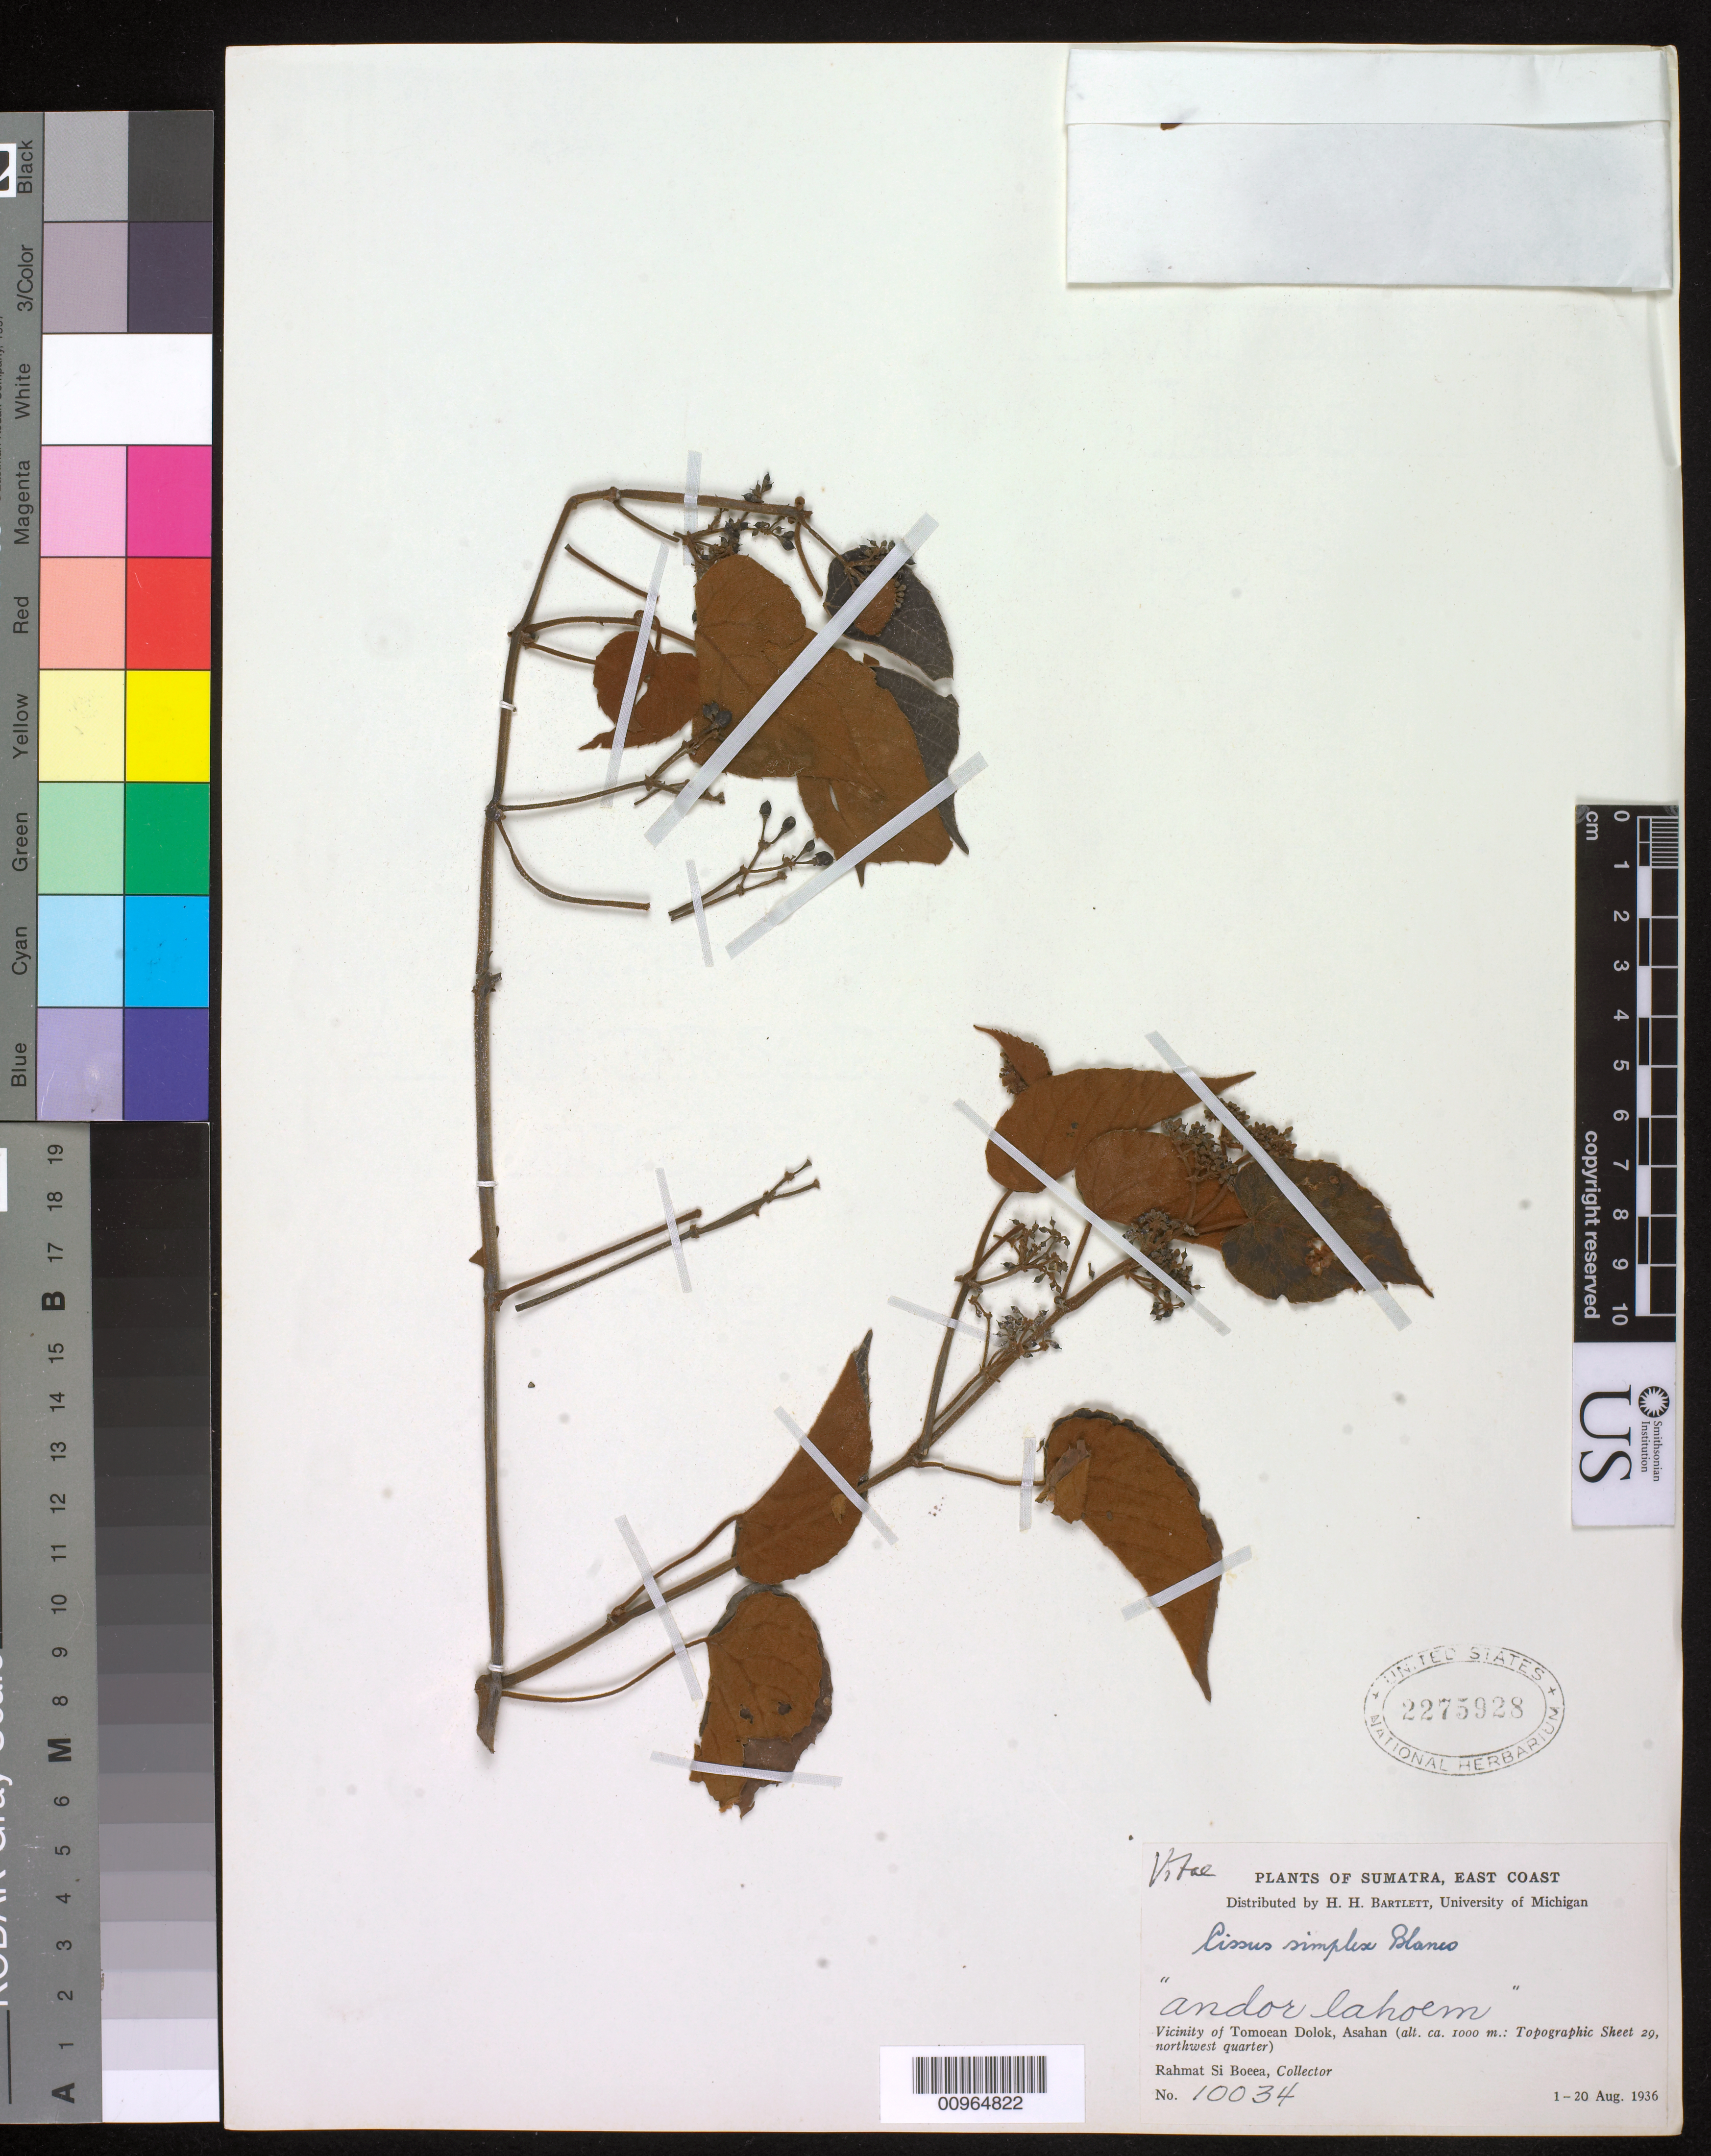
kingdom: Plantae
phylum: Tracheophyta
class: Magnoliopsida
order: Vitales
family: Vitaceae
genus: Cissus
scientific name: Cissus simplex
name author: Blanco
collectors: Rahmat Si Boeea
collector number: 10034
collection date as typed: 01 Aug 1936 to 20 Aug 1936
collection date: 1936-08-01/1936-08-20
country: Indonesia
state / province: Sumatra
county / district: North Sumatra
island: Sumatra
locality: Vicinity of Tomoean Dolok, Asahan (Topographic Sheet 29, northwest quarter)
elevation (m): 1000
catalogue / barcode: US 2275928